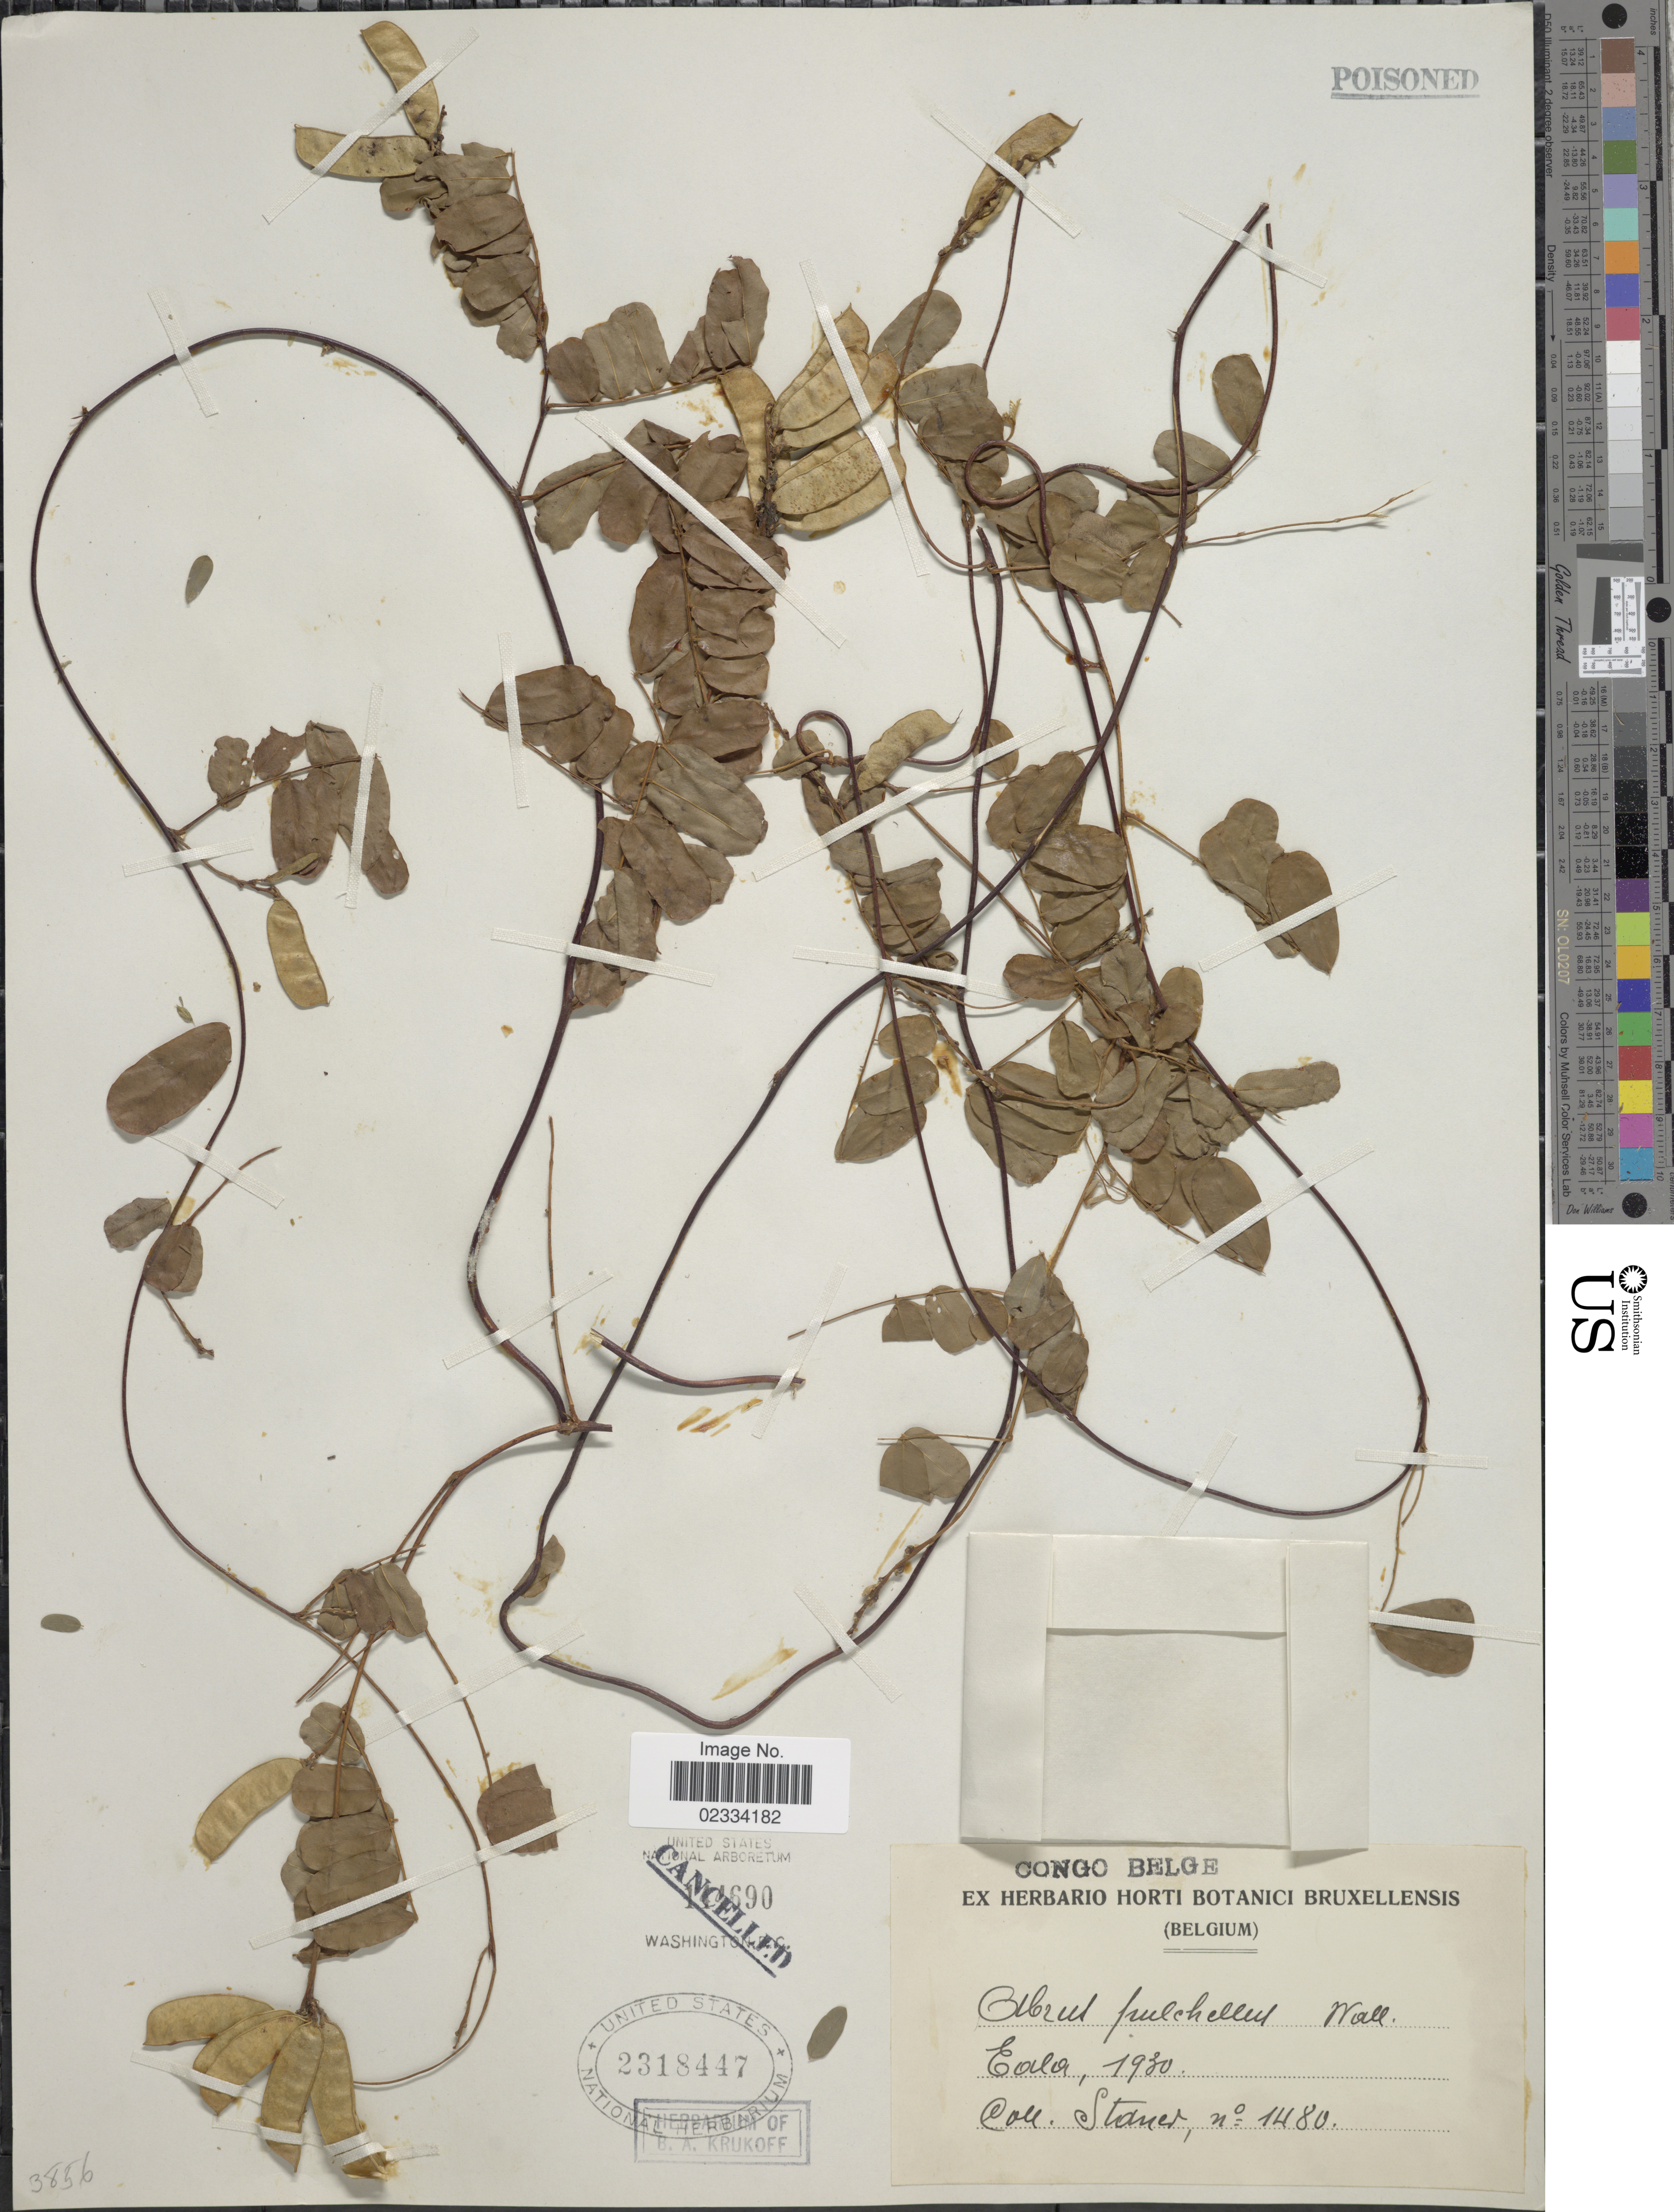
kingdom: Plantae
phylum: Tracheophyta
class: Magnoliopsida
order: Fabales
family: Fabaceae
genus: Abrus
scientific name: Abrus pulchellus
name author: Wall.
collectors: -. Staner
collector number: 1480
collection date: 1930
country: Congo, Democratic Republic of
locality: Congo Belge. Eala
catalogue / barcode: US 2318447